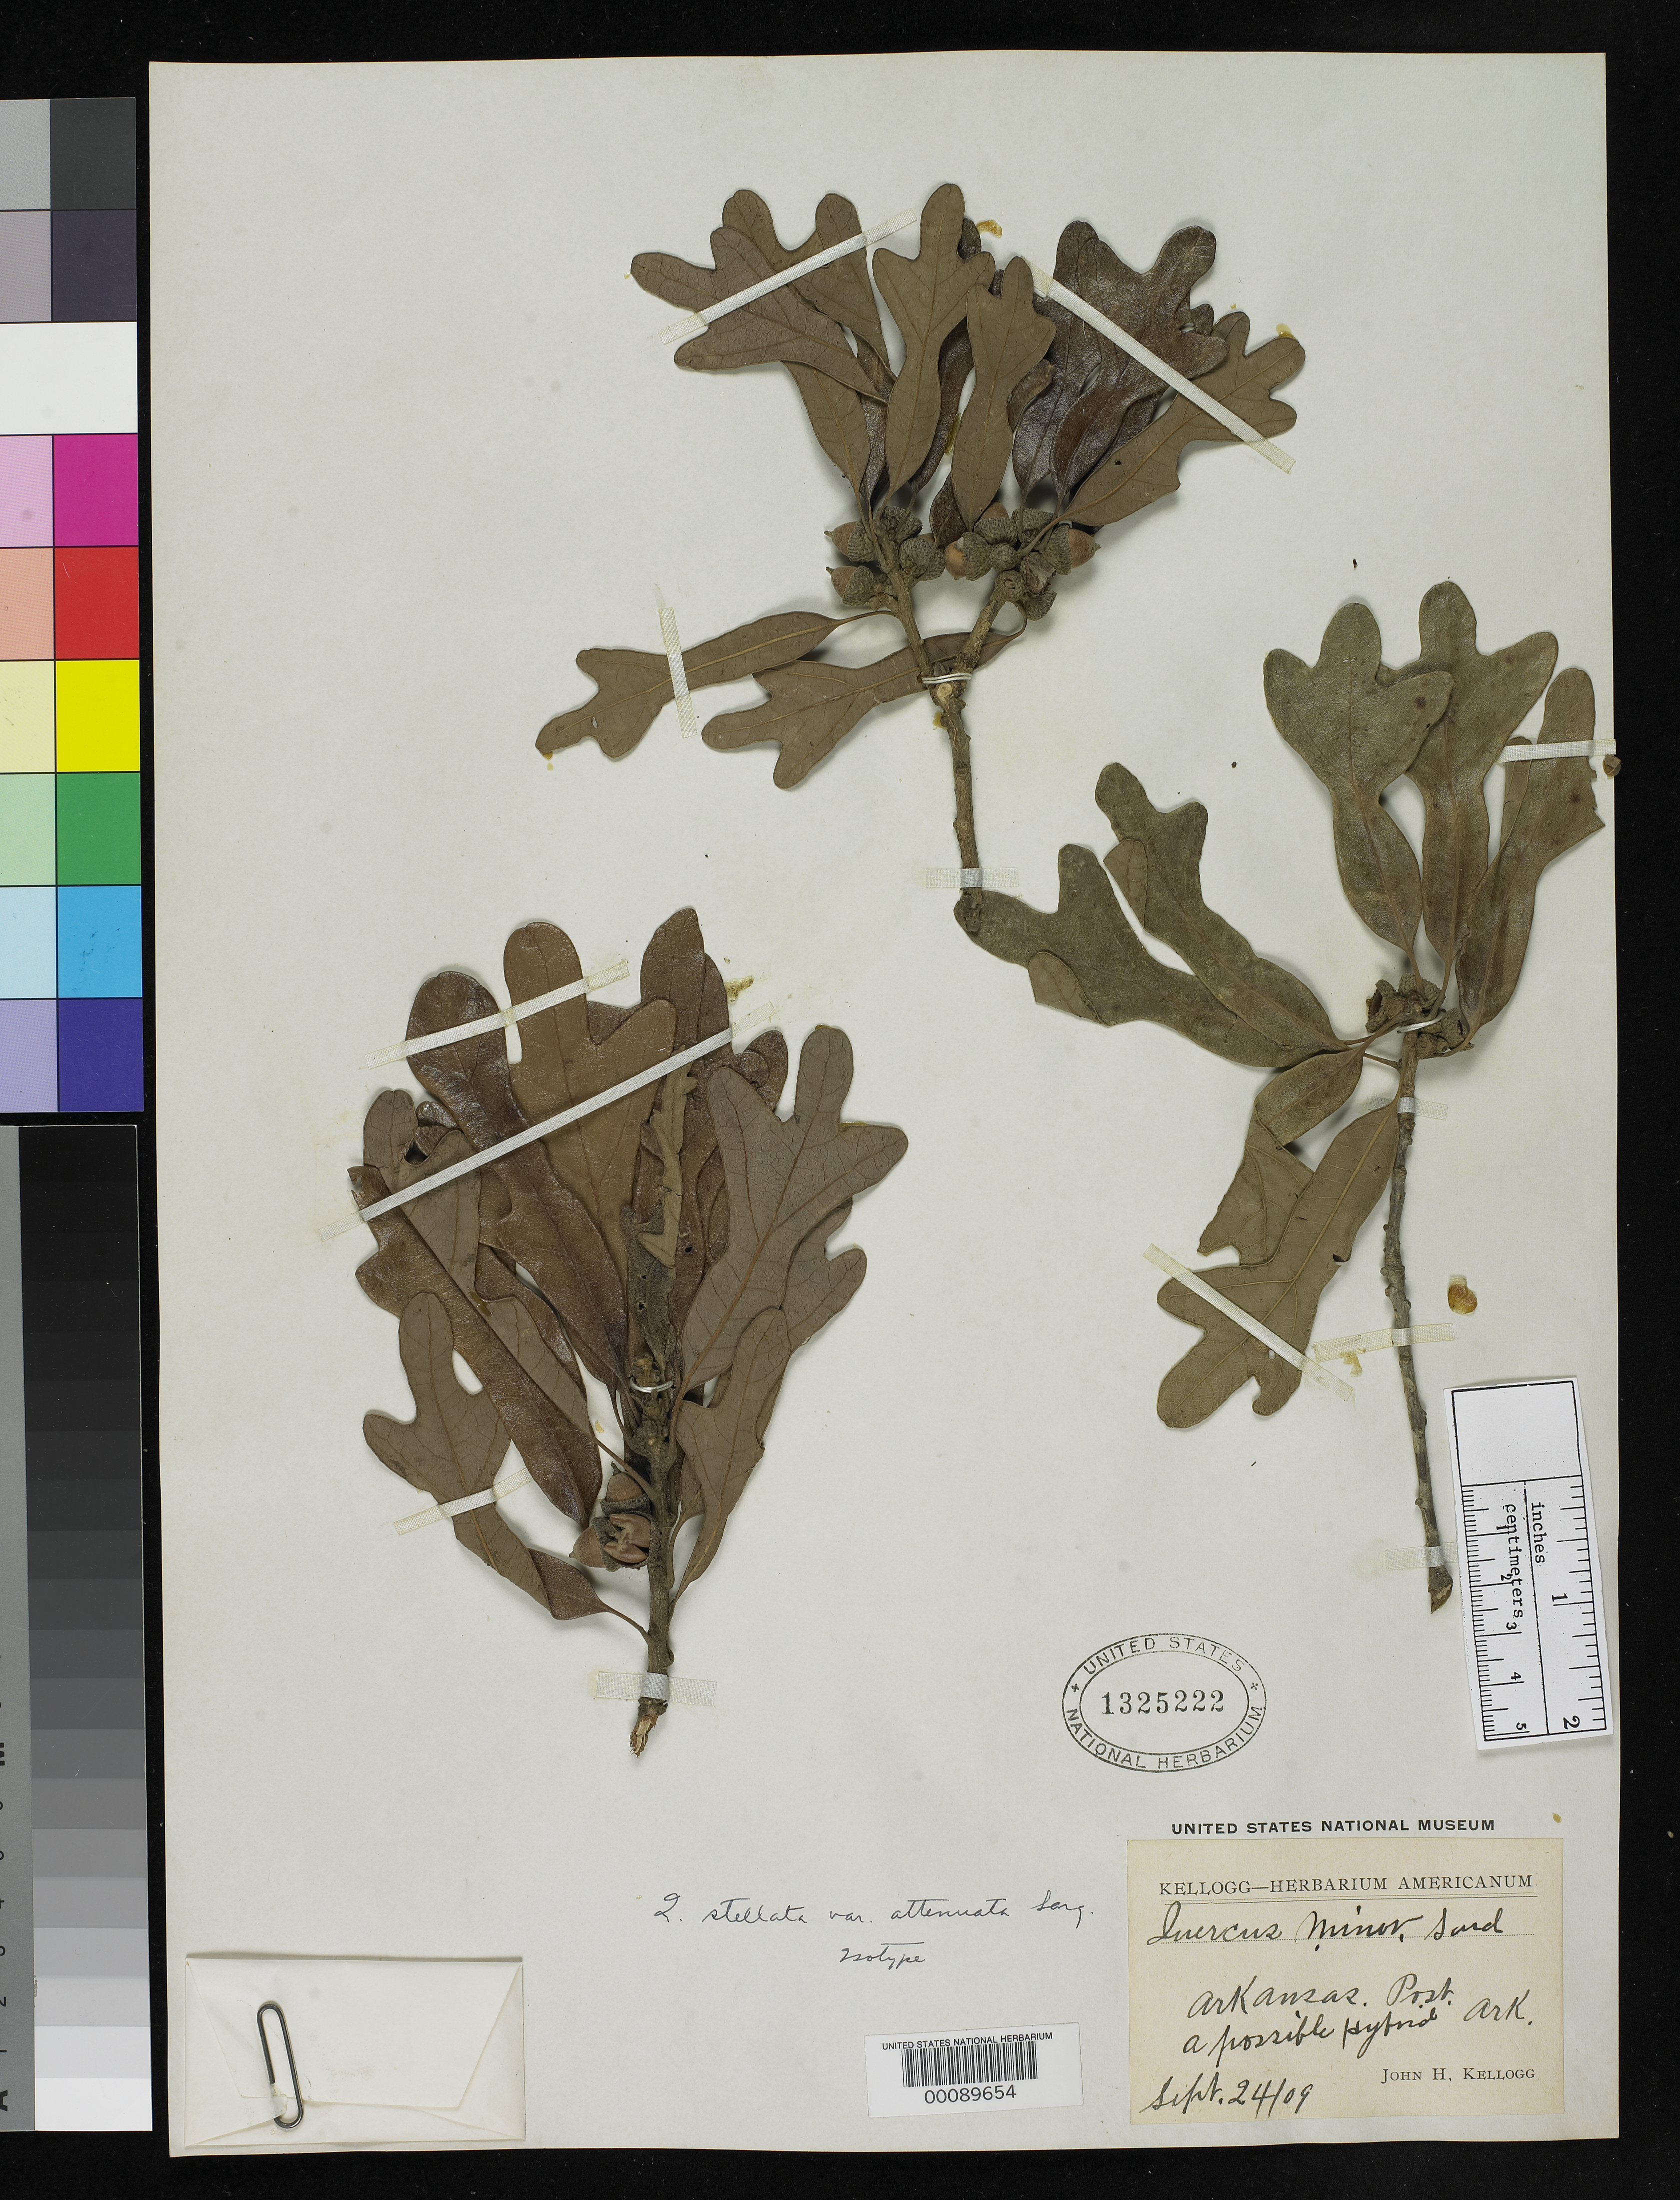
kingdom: Plantae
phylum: Tracheophyta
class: Magnoliopsida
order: Fagales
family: Fagaceae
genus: Quercus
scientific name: Quercus stellata var. attenuata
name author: Sarg.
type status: Isotype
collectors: J. H. Kellogg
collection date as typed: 24 Sep 1909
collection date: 1909-09-24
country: United States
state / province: Arkansas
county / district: Arkansas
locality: Arkansas post.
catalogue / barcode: US 1325222